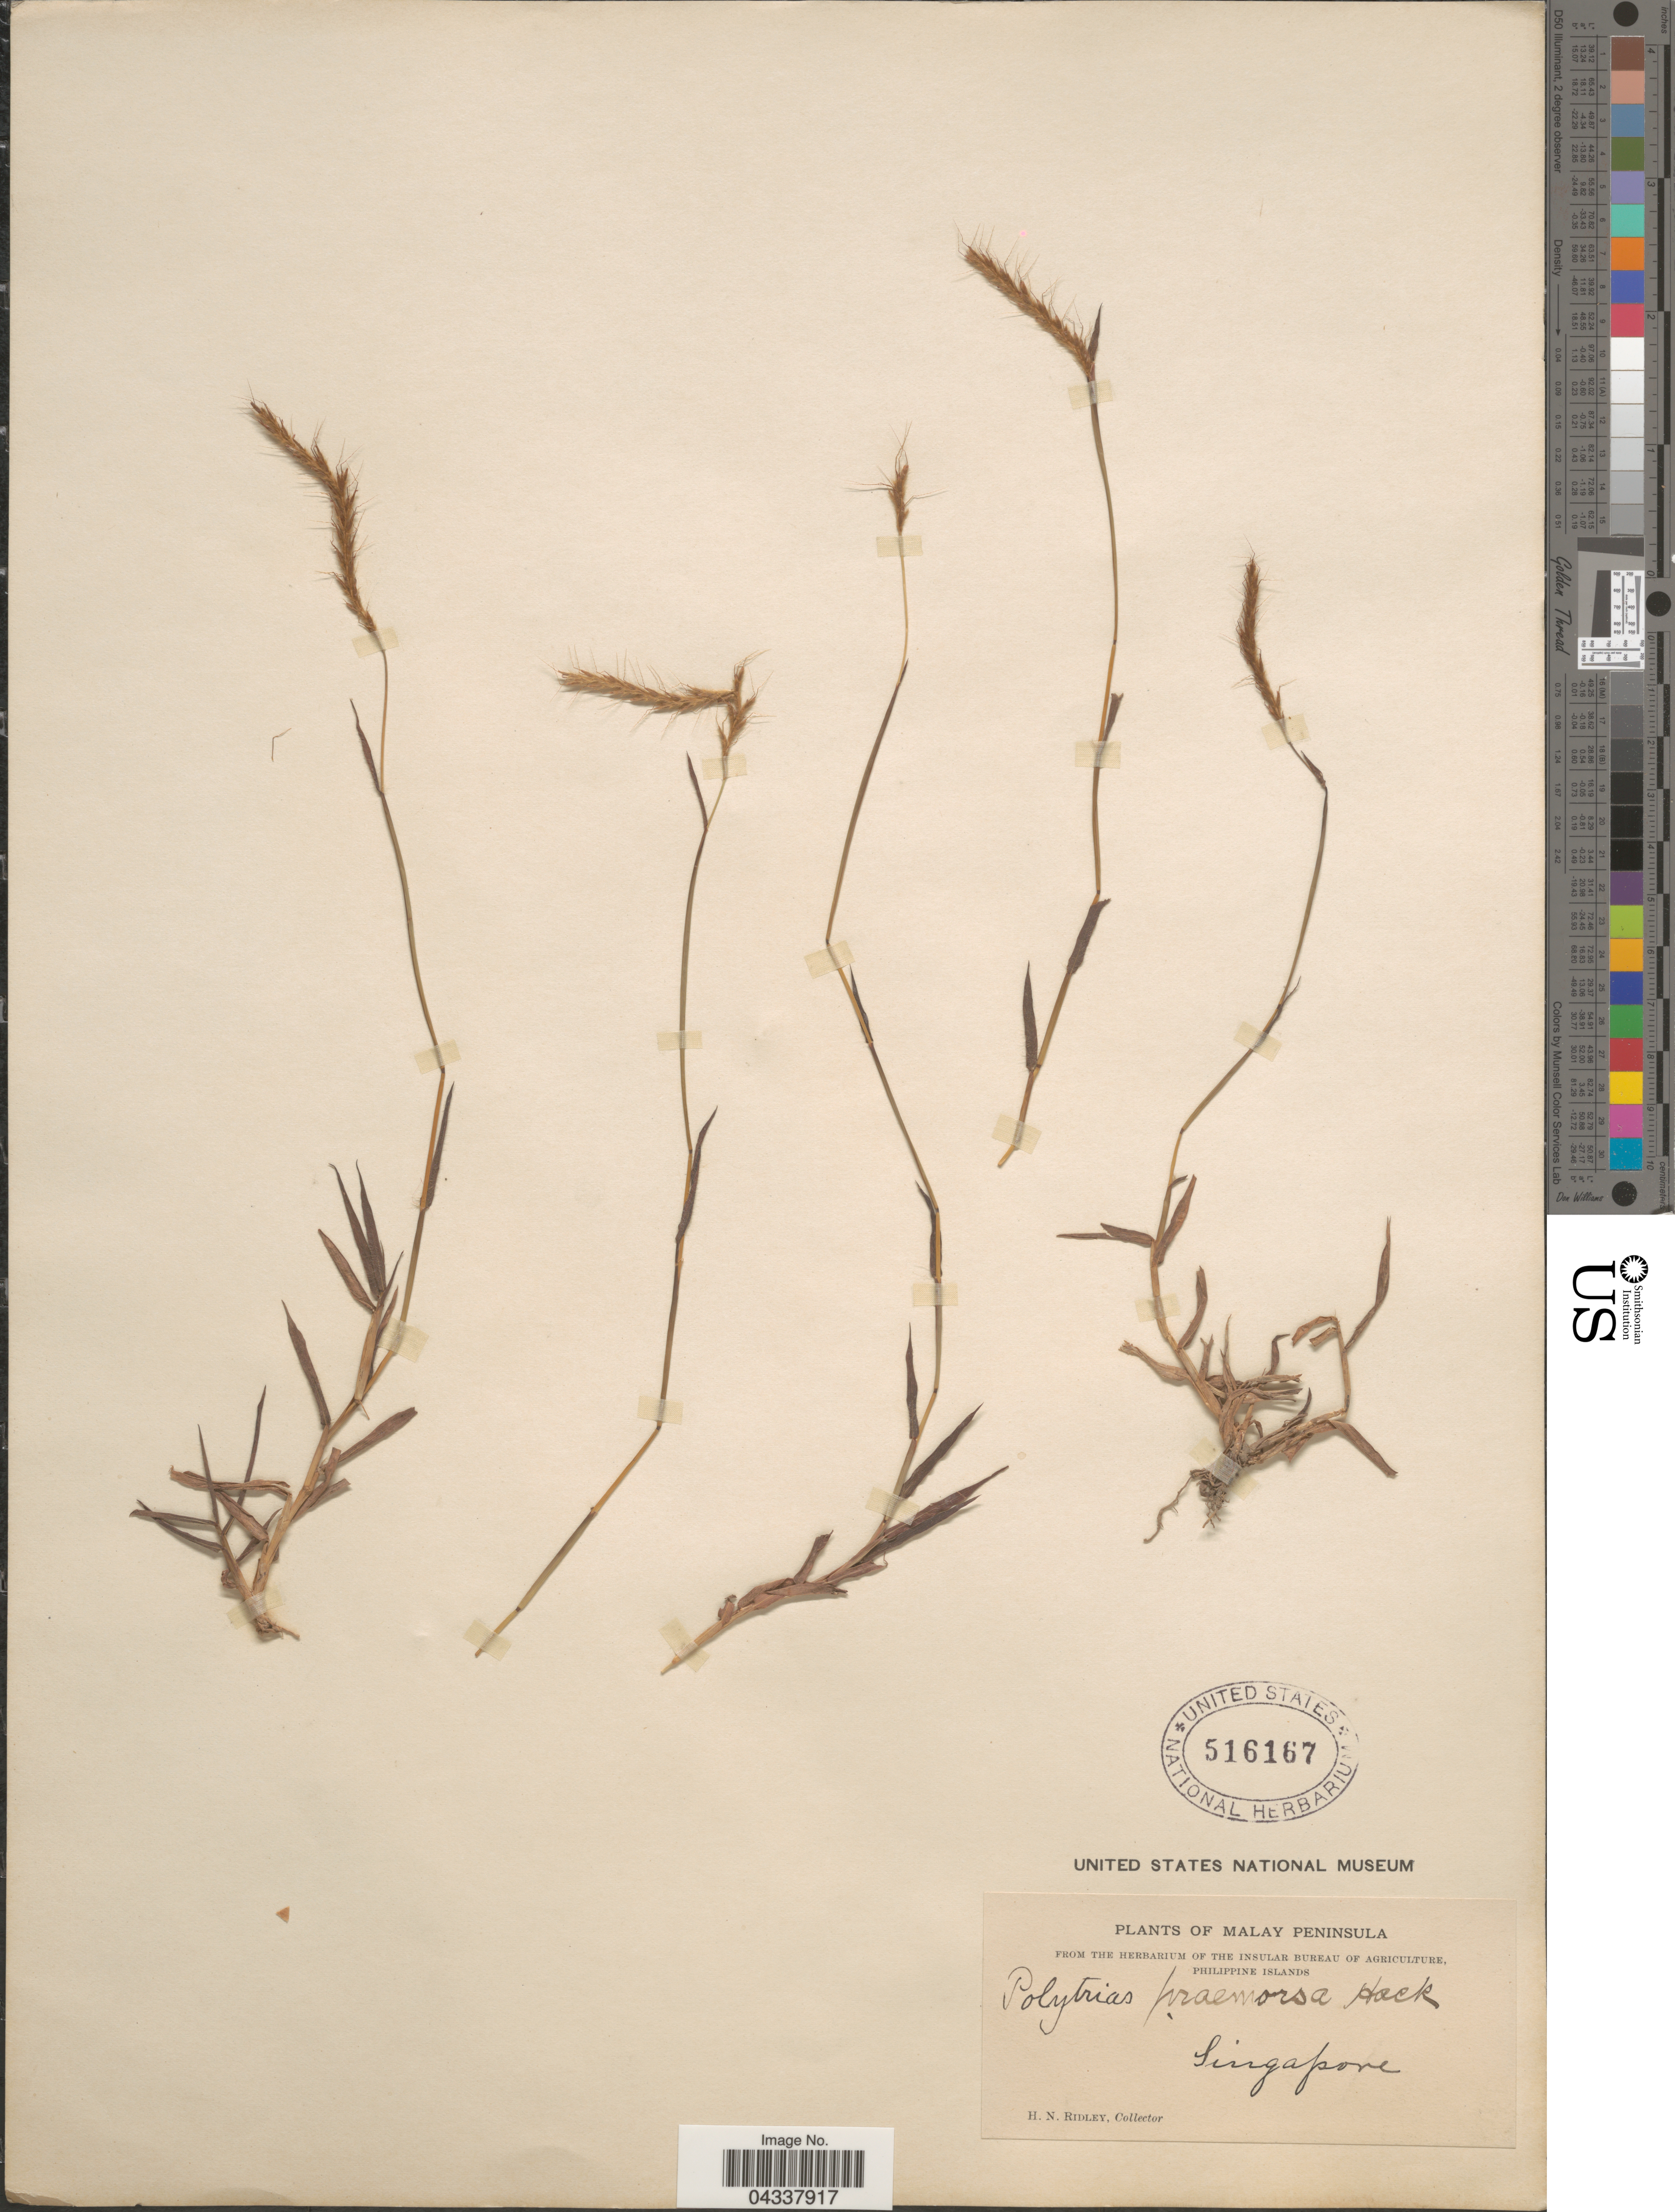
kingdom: Plantae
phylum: Tracheophyta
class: Liliopsida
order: Poales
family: Poaceae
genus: Polytrias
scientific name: Polytrias indica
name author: (Houtt.) Veldkamp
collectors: H. N. Ridley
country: Singapore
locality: Malay Peninsula.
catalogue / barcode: US 516167